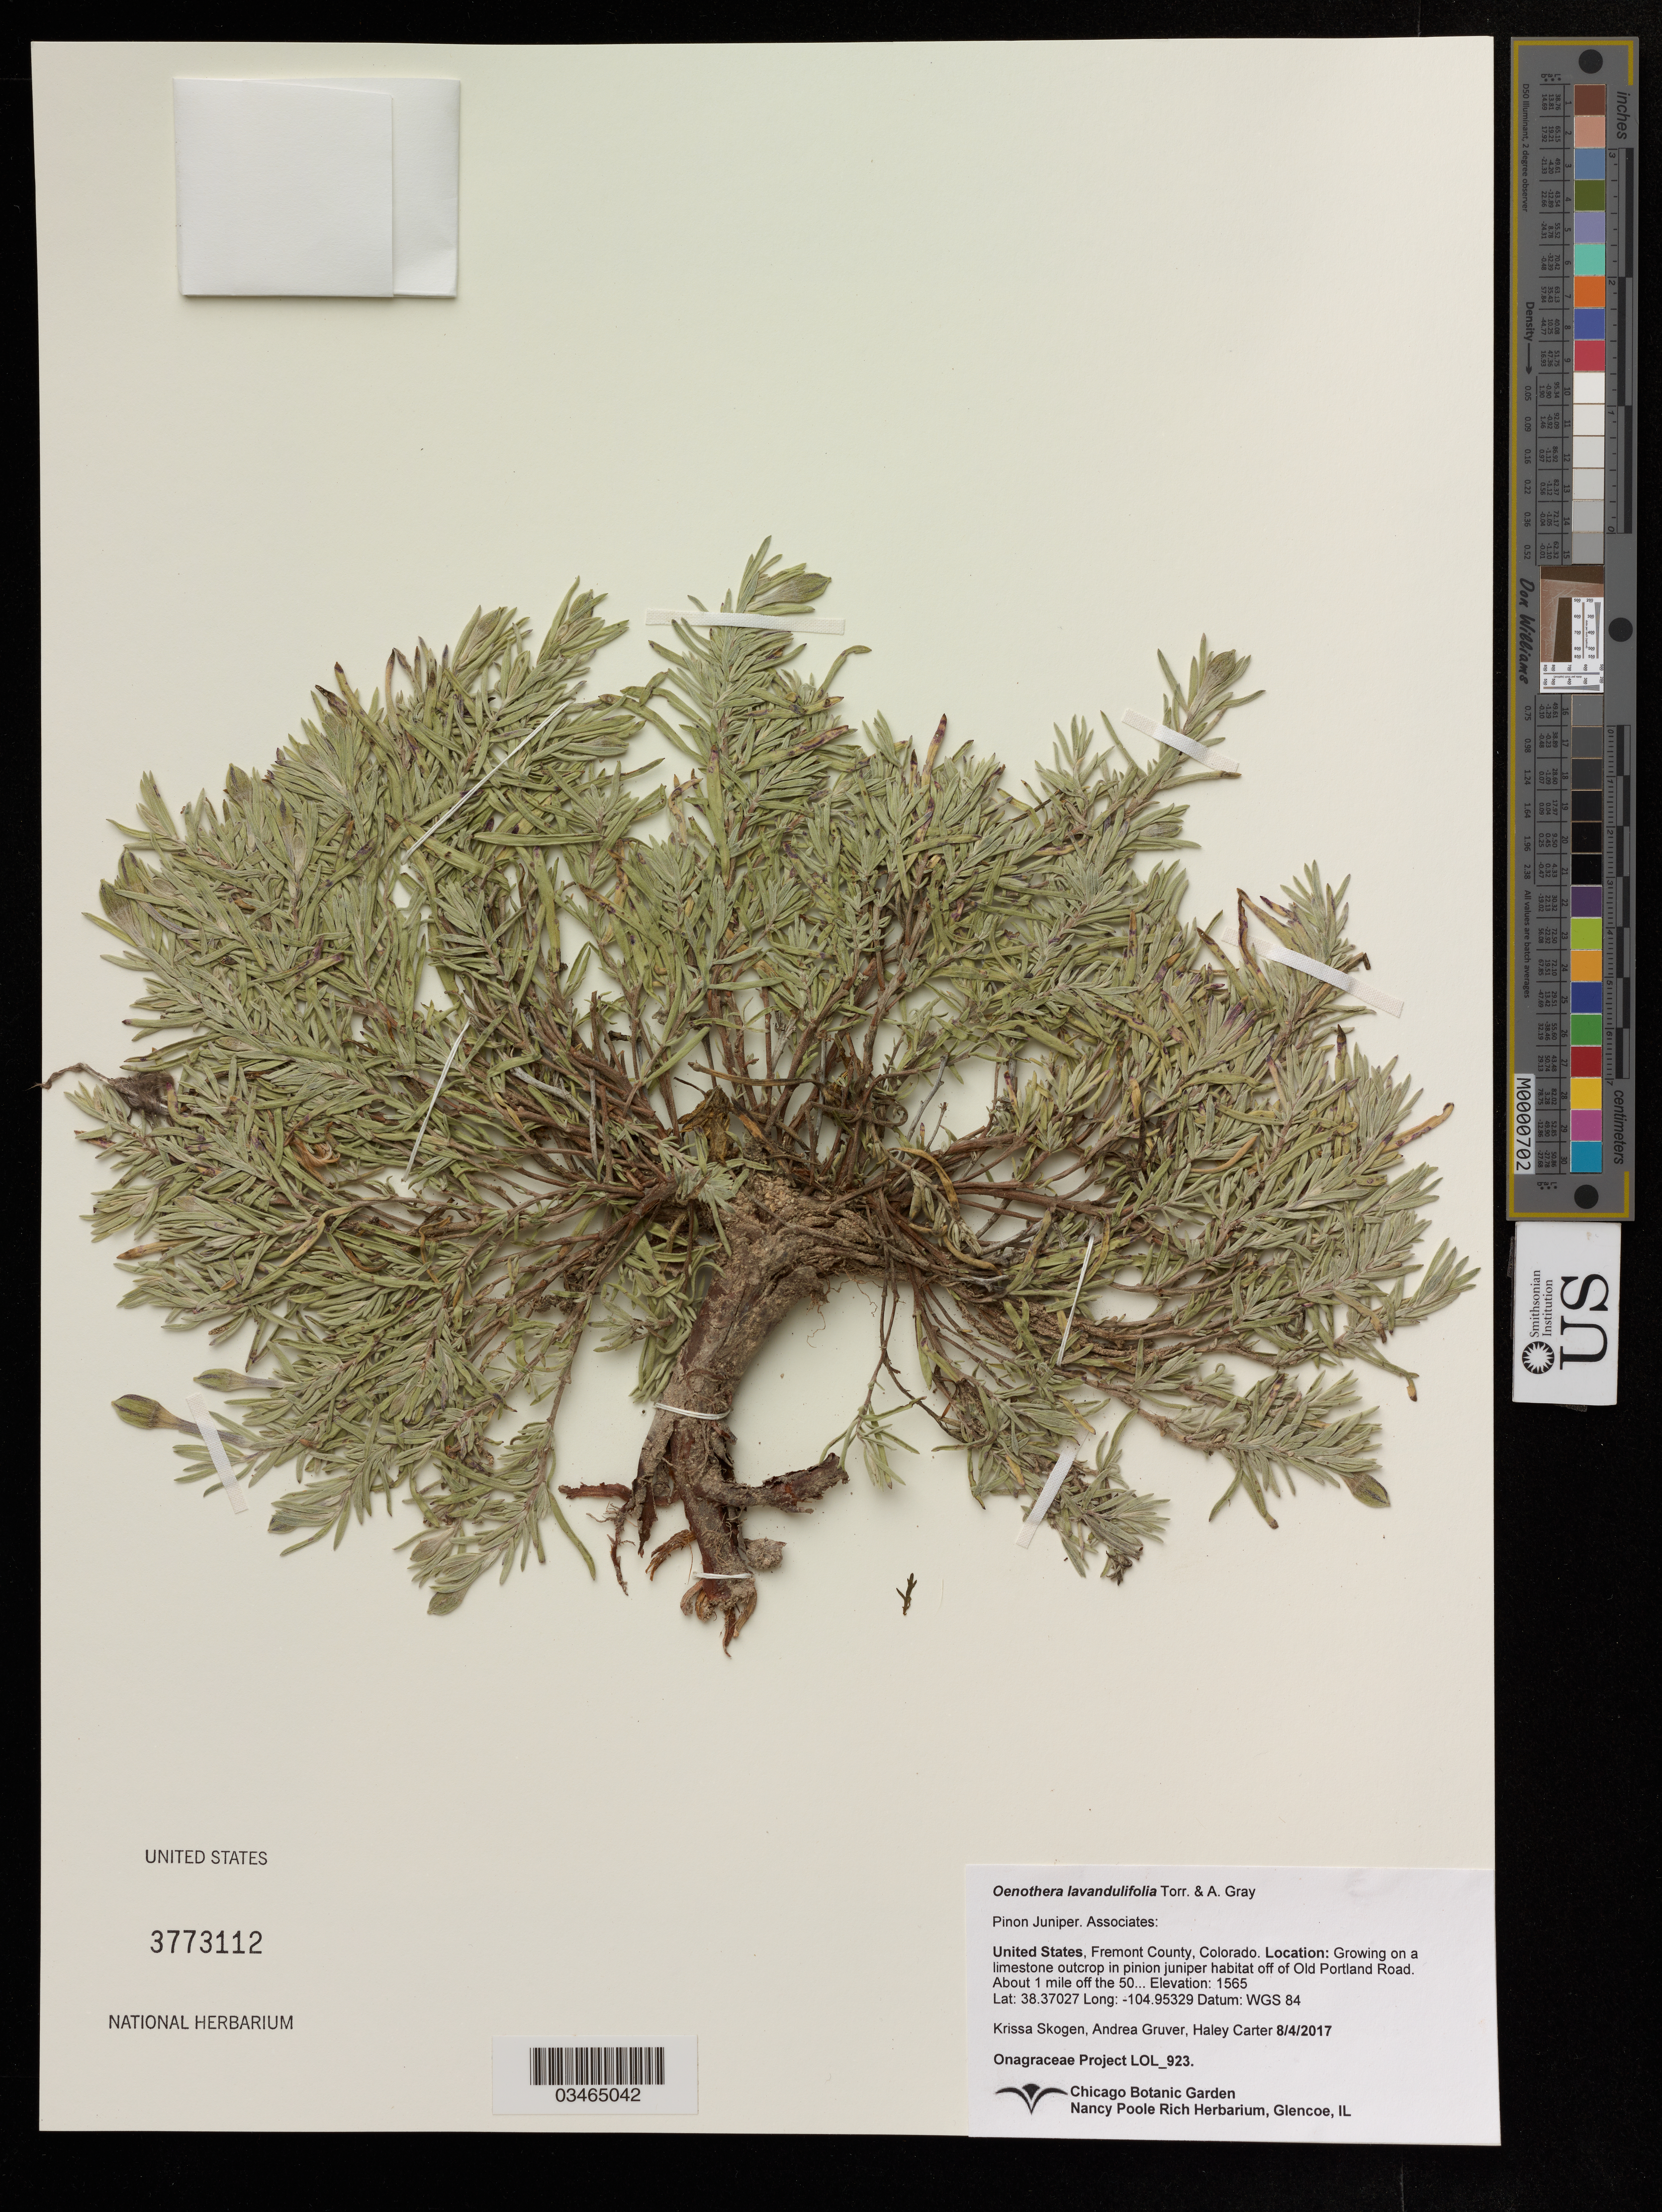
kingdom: Plantae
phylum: Tracheophyta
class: Magnoliopsida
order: Myrtales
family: Onagraceae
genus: Oenothera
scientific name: Oenothera lavandulifolia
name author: Torr. & A. Gray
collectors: K. Skogen & A. Gruver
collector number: LOL_923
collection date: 2017-08-04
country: United States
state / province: Colorado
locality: Fremont County. Old Portland Road. About 1 mile off the 50.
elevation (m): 1565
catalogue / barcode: US 3773112